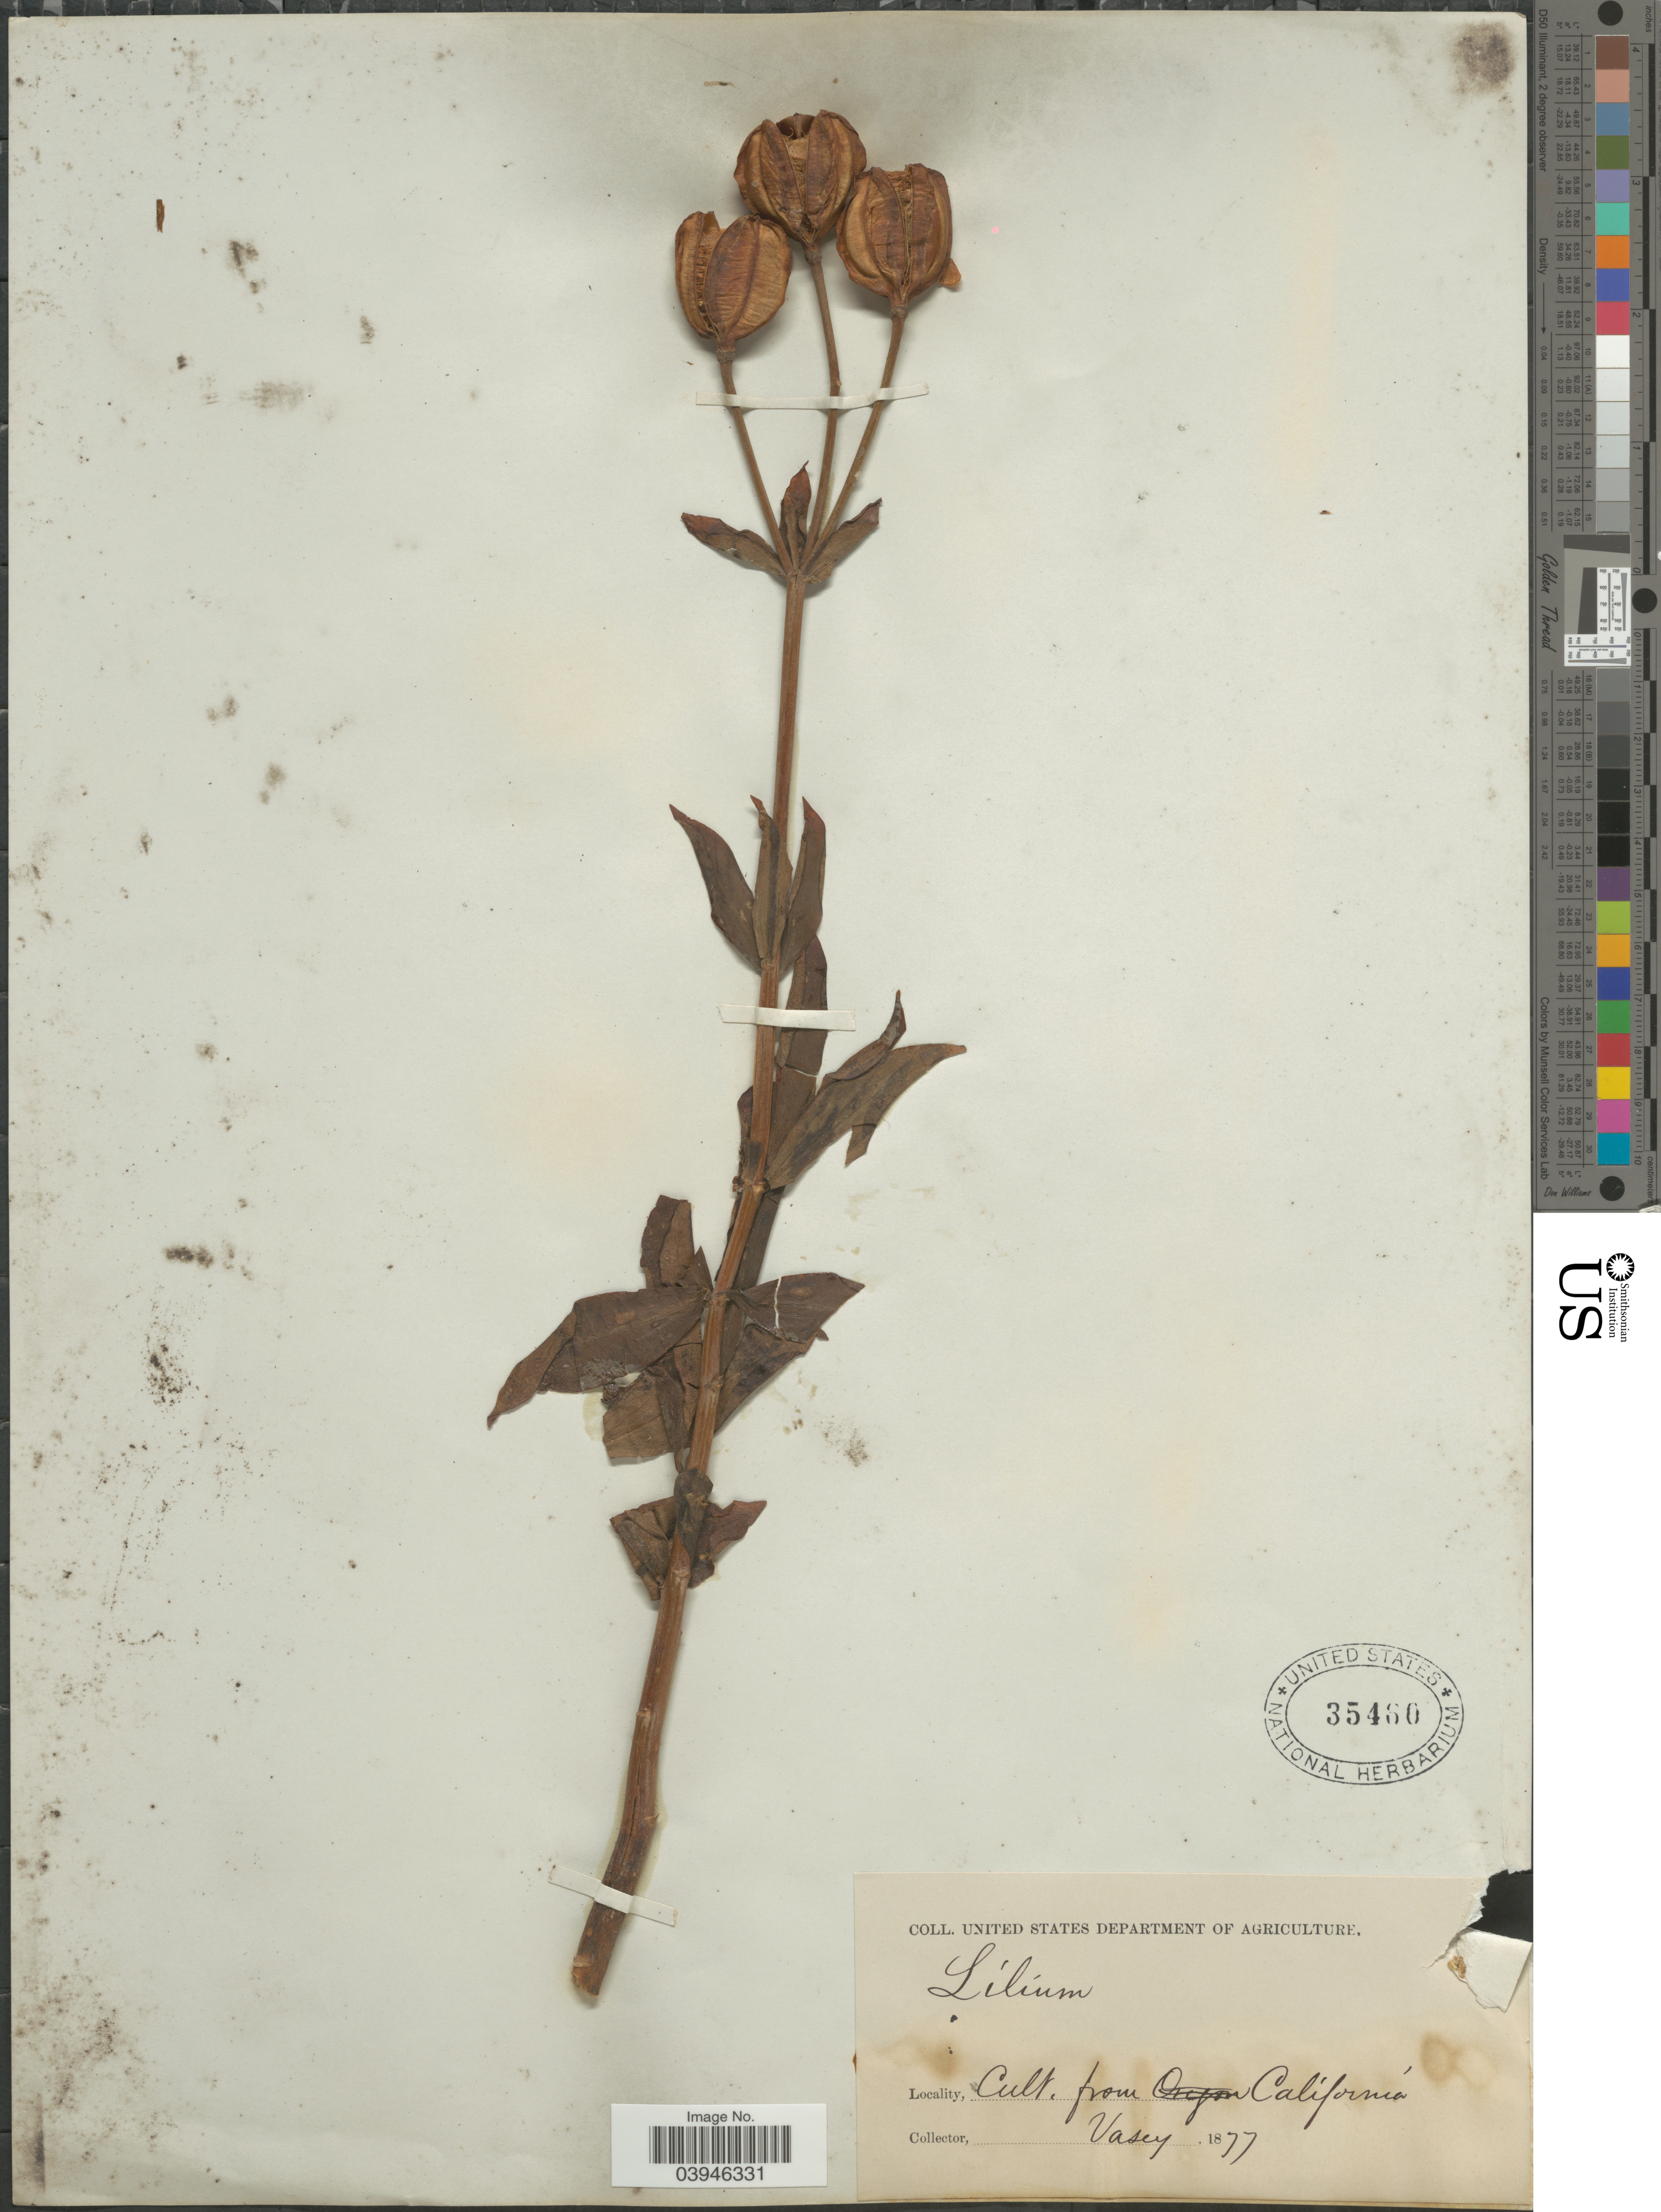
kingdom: Plantae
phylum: Tracheophyta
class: Liliopsida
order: Liliales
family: Liliaceae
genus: Lilium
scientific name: Lilium sp.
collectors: Vasey, --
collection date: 1877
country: United States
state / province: California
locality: From California.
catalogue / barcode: US 35460